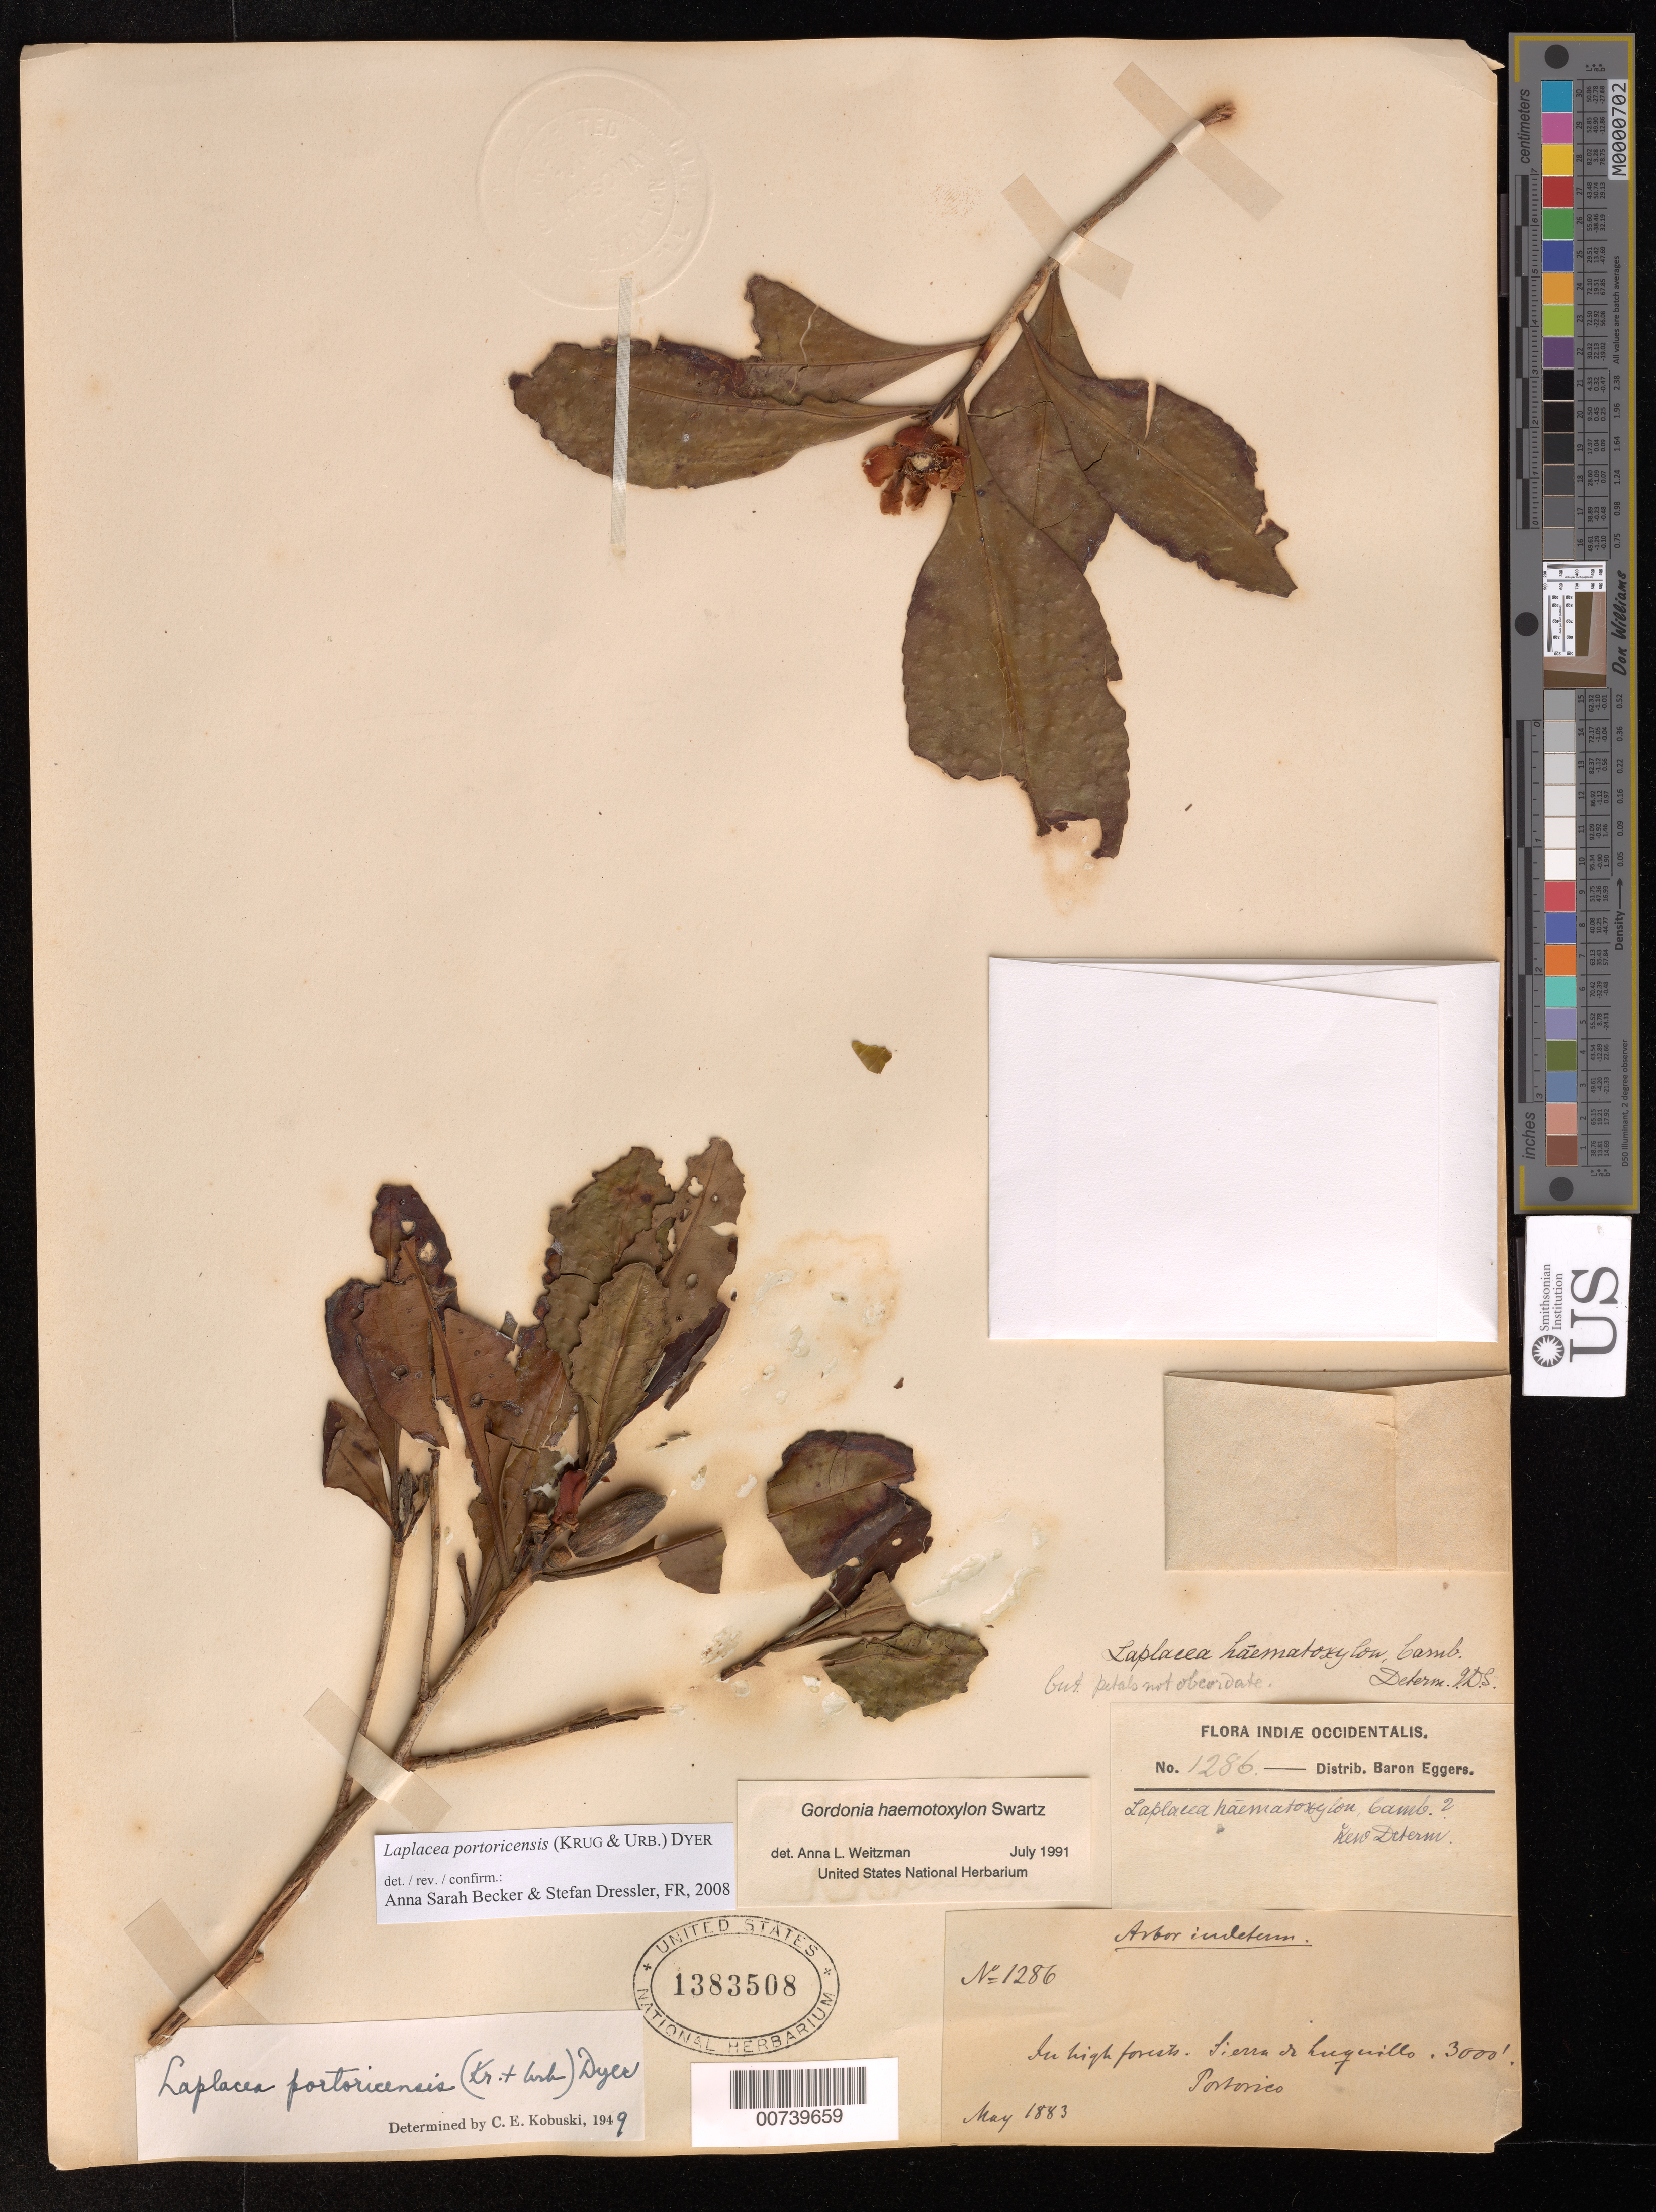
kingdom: Plantae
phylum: Tracheophyta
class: Magnoliopsida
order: Ericales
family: Theaceae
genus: Laplacea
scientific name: Laplacea portoricensis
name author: (Krug & Urb.) Dyer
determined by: Becker, Anna S.; Dressler, S.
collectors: H. F. A. von Eggers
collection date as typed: May 1883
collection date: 1883-05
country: Puerto Rico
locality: Sierra de Luquillo.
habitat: In high forests.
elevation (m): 914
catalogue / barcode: US 1383508